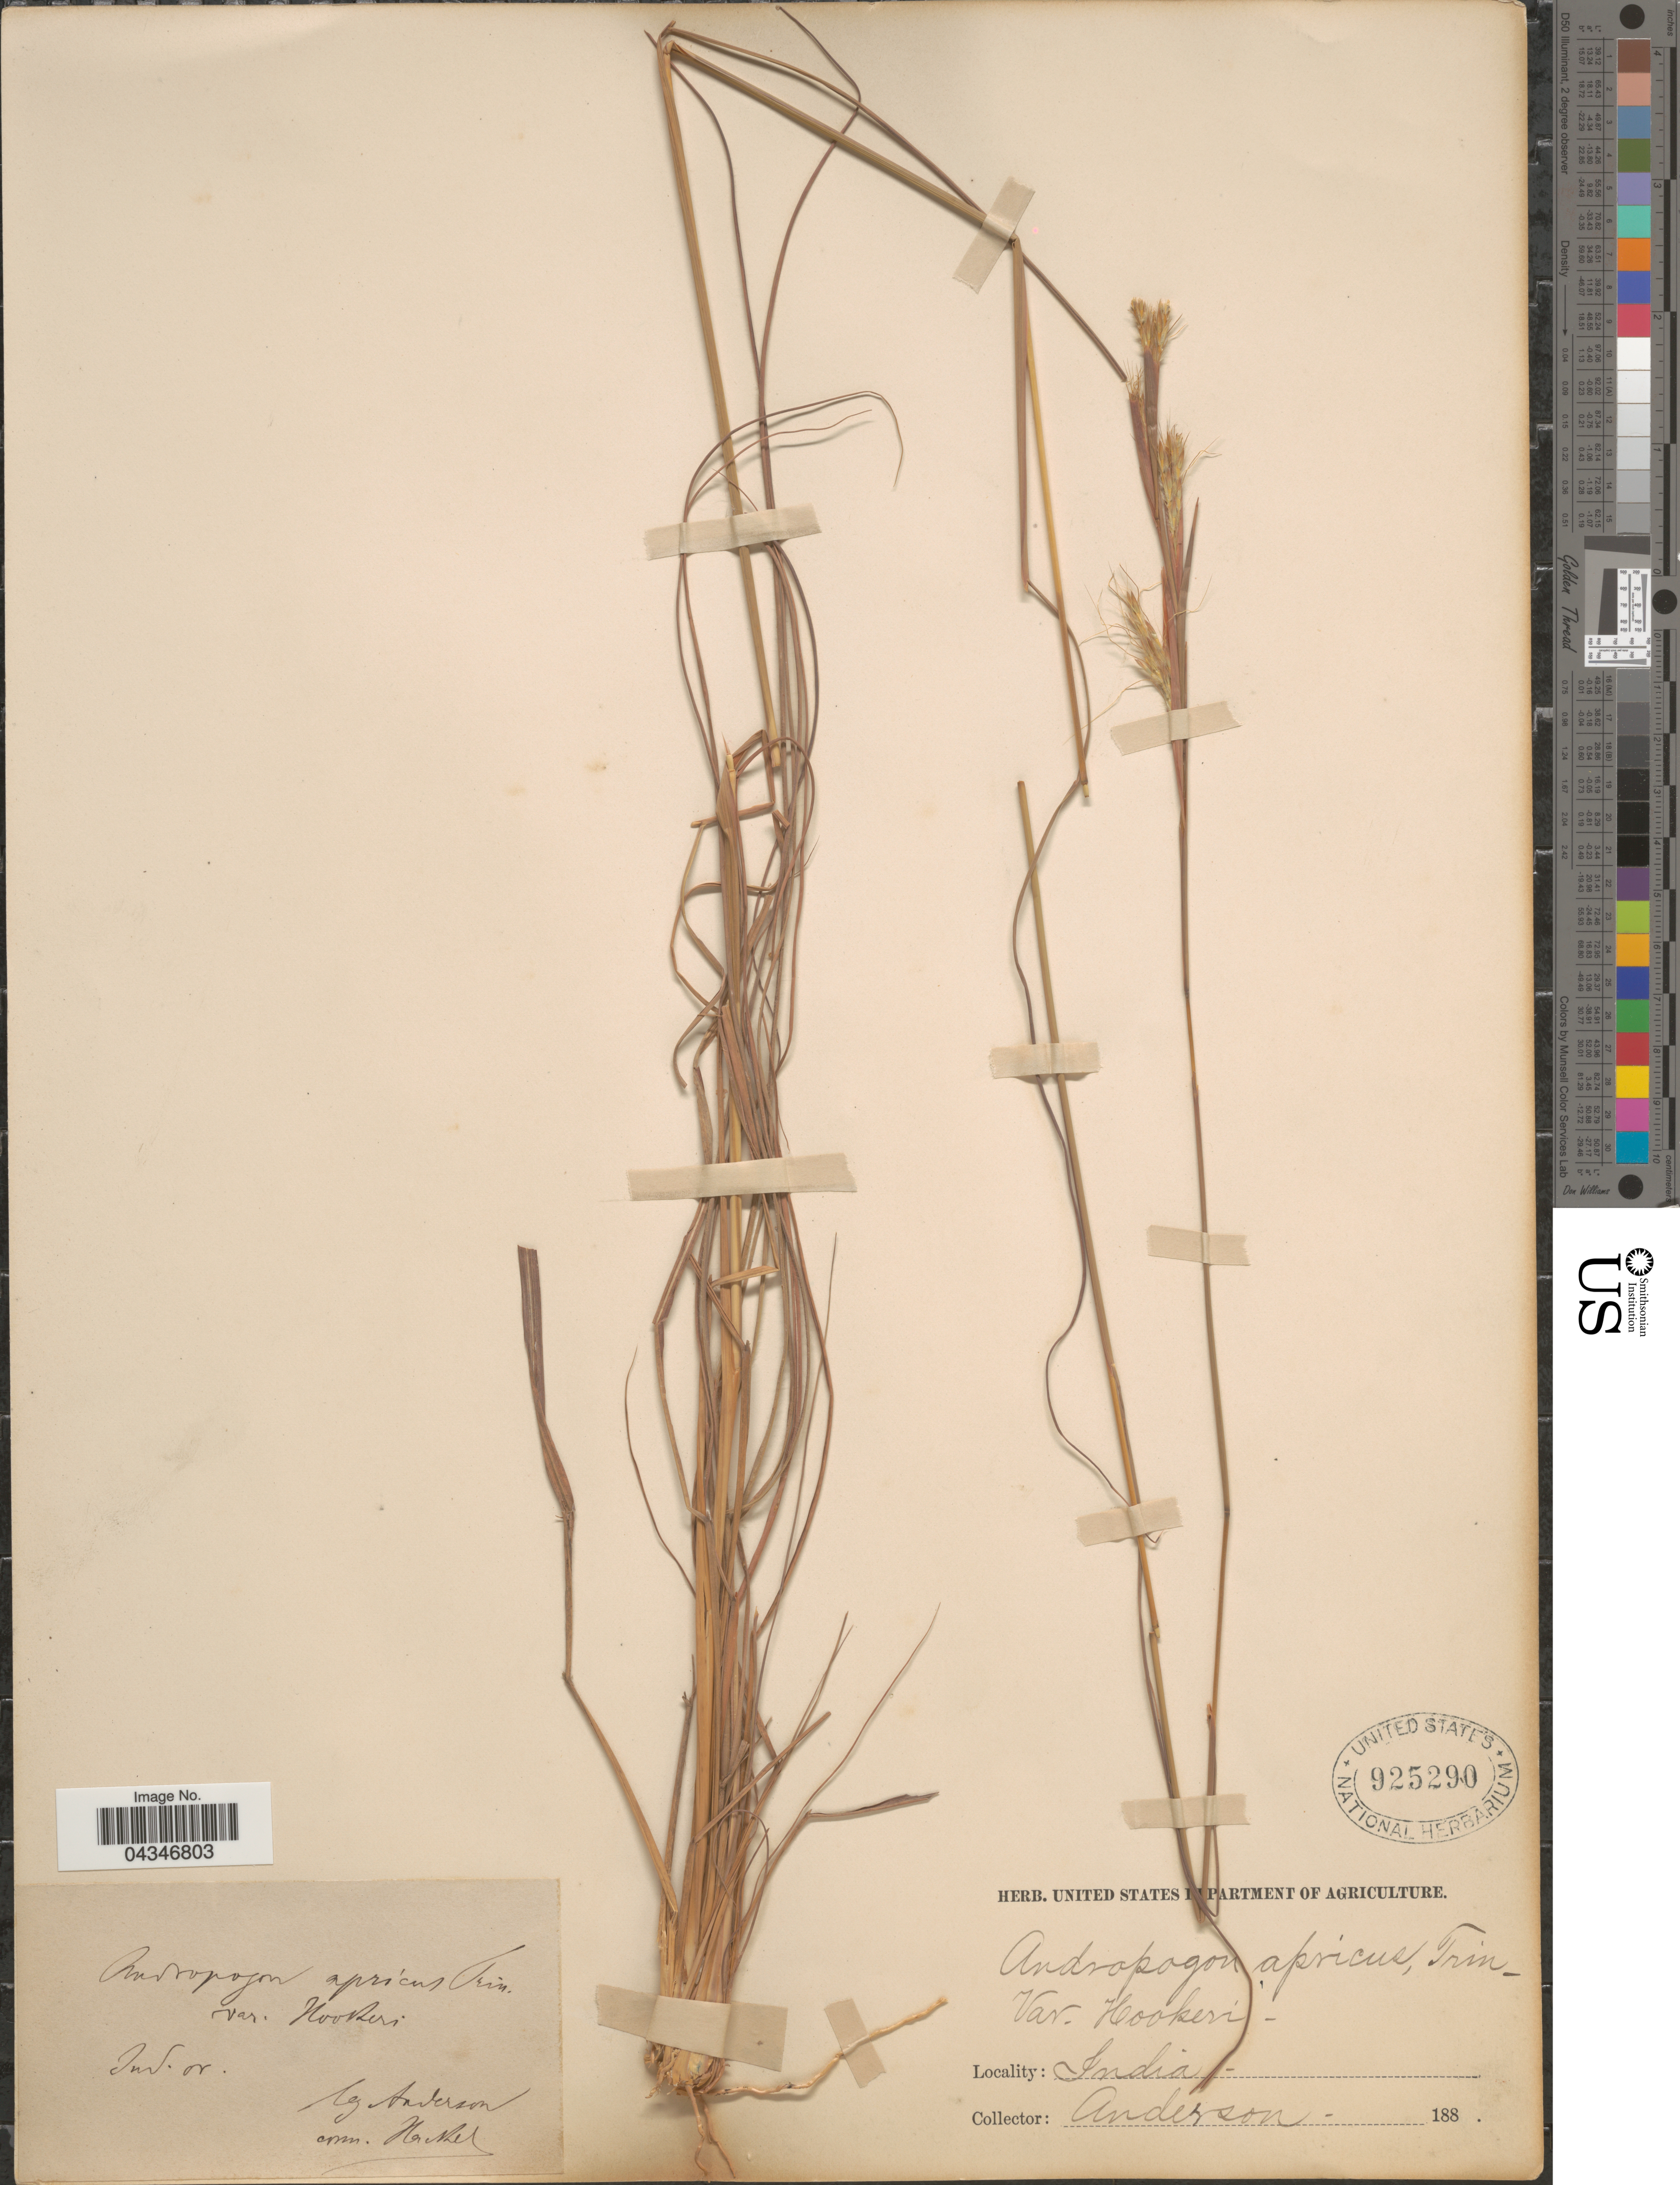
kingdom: Plantae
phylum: Tracheophyta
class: Liliopsida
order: Poales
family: Poaceae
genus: Andropogon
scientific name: Andropogon angustatus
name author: (J. Presl) Steud.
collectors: -- Anderson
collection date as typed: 188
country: India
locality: Ind. or.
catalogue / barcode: US 925290